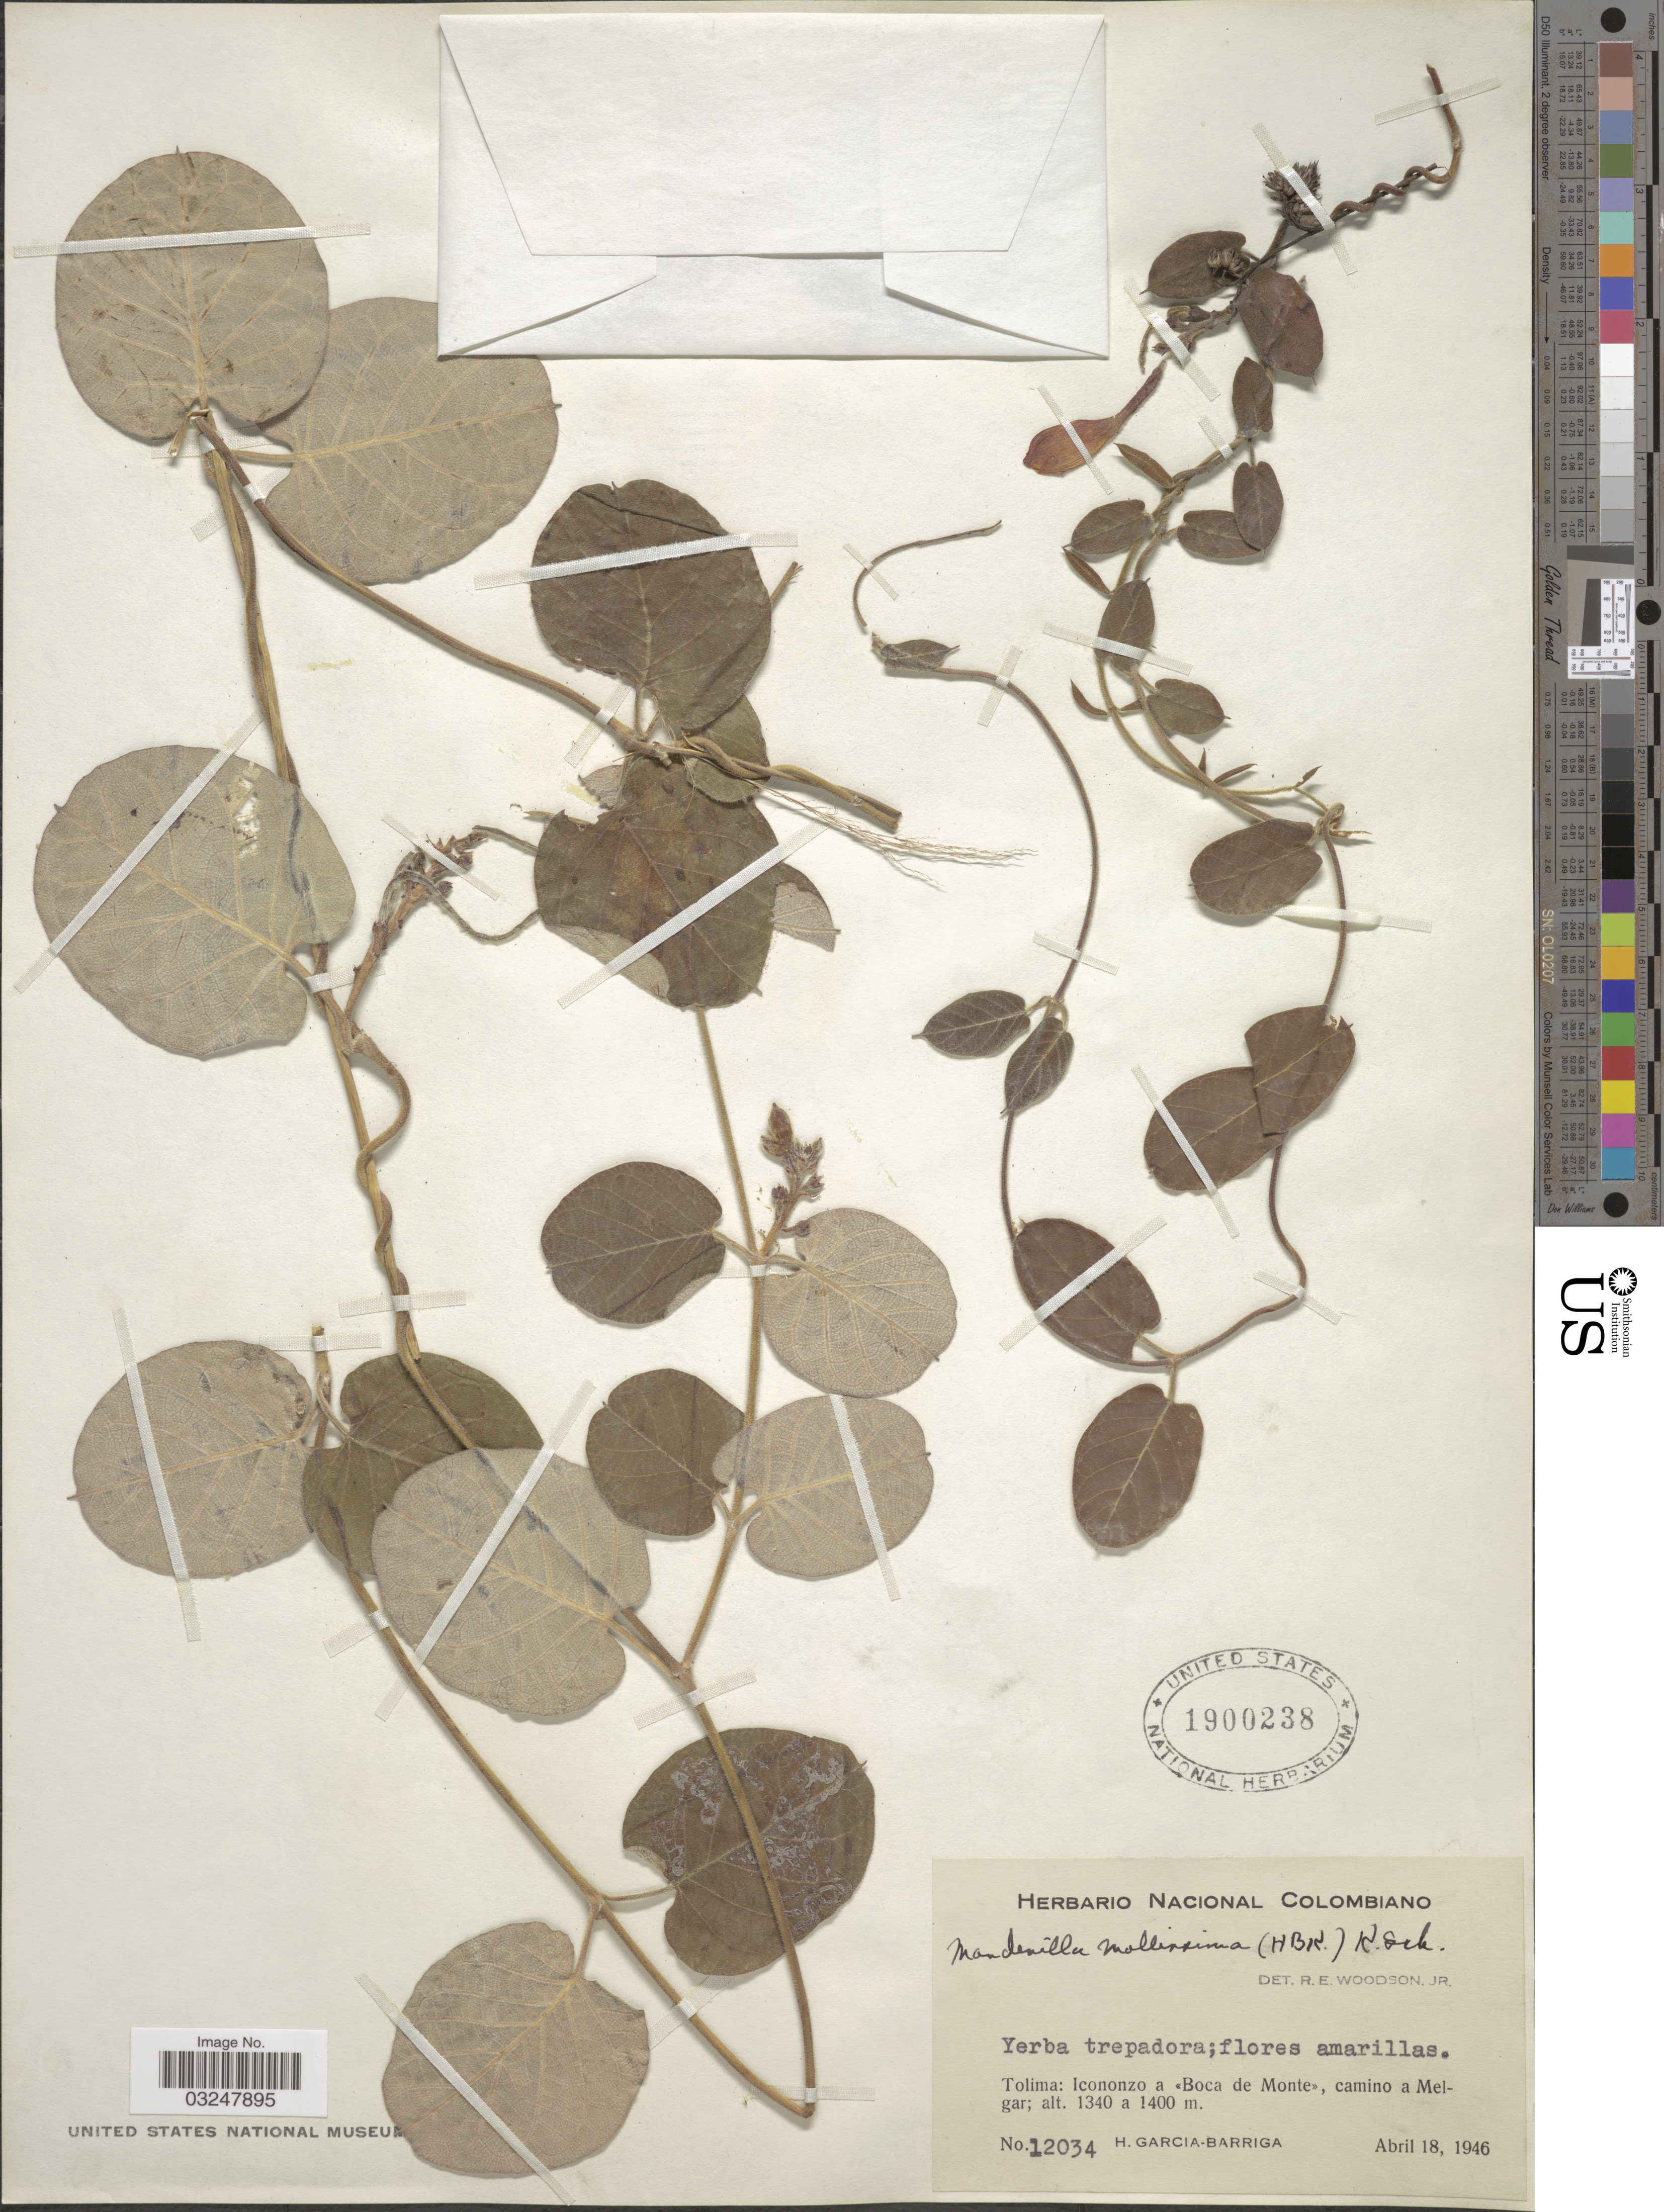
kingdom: Plantae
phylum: Tracheophyta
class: Magnoliopsida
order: Gentianales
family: Apocynaceae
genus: Mandevilla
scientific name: Mandevilla mollissima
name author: (Kunth) K. Schum.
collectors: H. García Barriga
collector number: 12034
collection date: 1946-04-18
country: Colombia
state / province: Tolima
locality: Tolima: Icononzo a «Boca de Monte», camino a Melgar.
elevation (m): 1340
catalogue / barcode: US 1900238